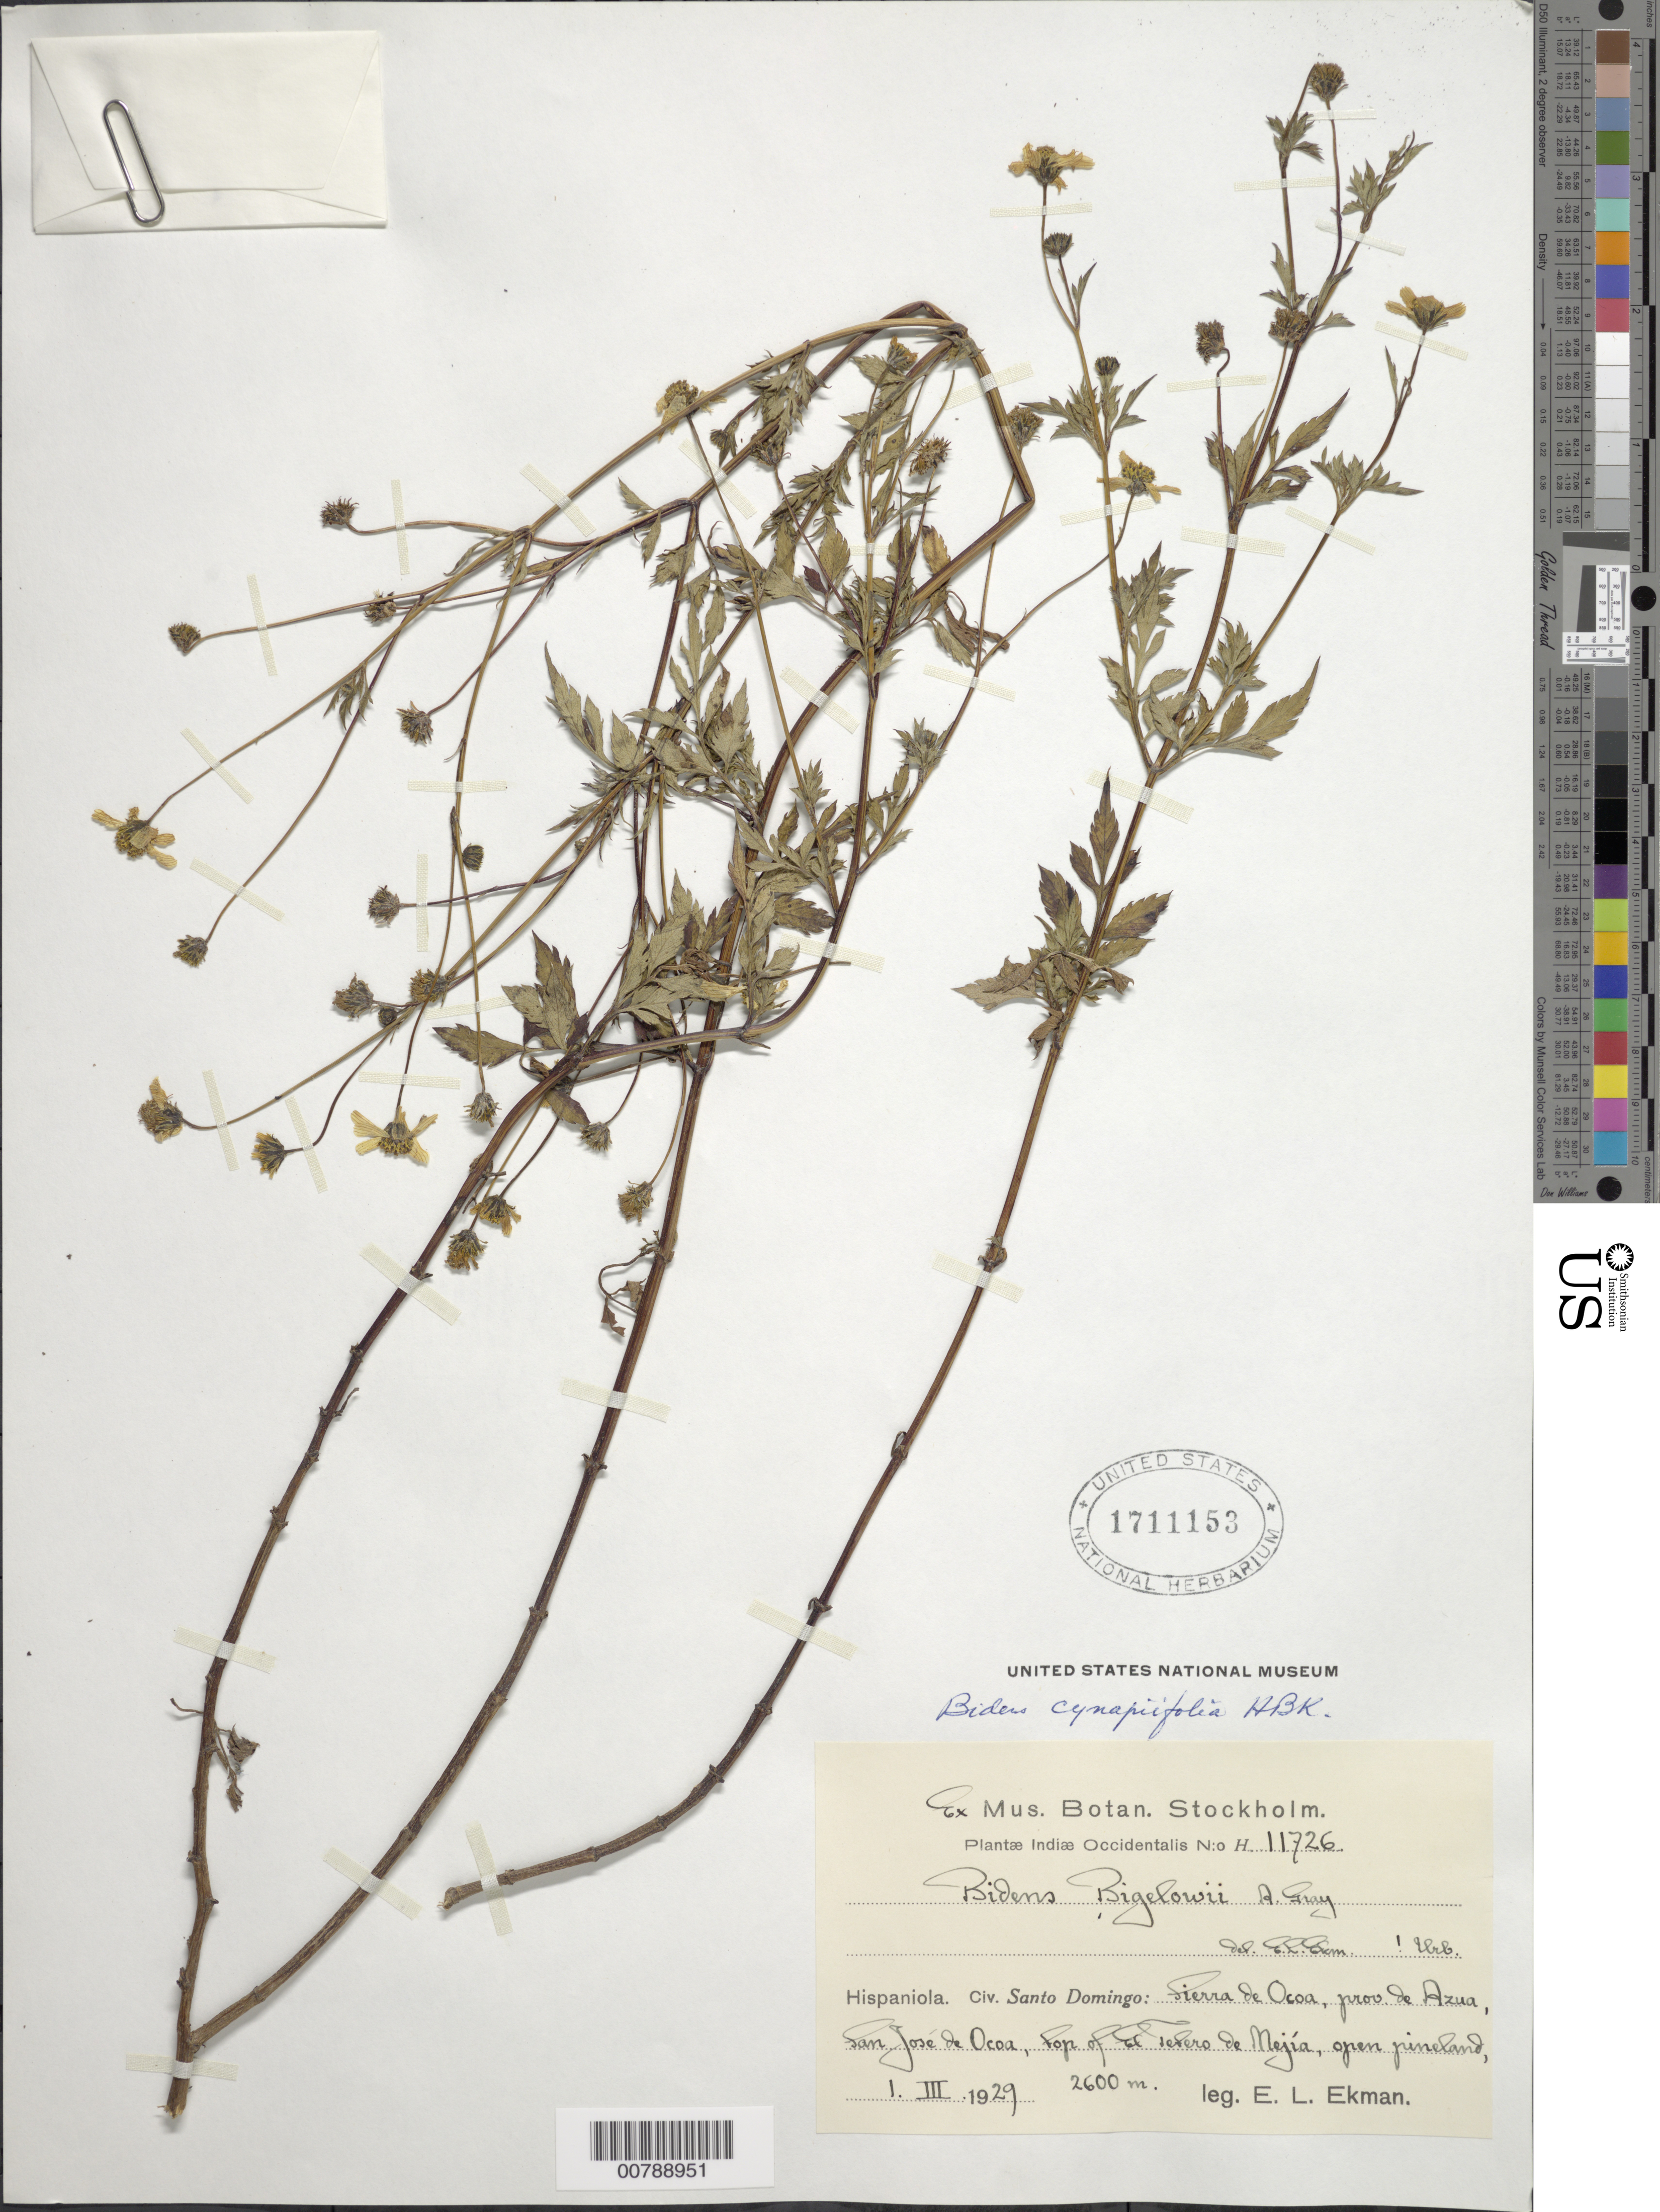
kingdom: Plantae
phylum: Tracheophyta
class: Magnoliopsida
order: Asterales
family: Asteraceae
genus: Bidens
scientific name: Bidens cynapiifolia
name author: Kunth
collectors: E. L. Ekman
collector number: H 11726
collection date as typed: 01 Mar 1929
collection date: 1929-03-01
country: Dominican Republic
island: Hispaniola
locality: Sierra de Ocoa, Provincia de Azua, San José de Ocoa, top of el Sefero (?) de Mejía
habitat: Open pineland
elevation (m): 2600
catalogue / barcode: US 1711153